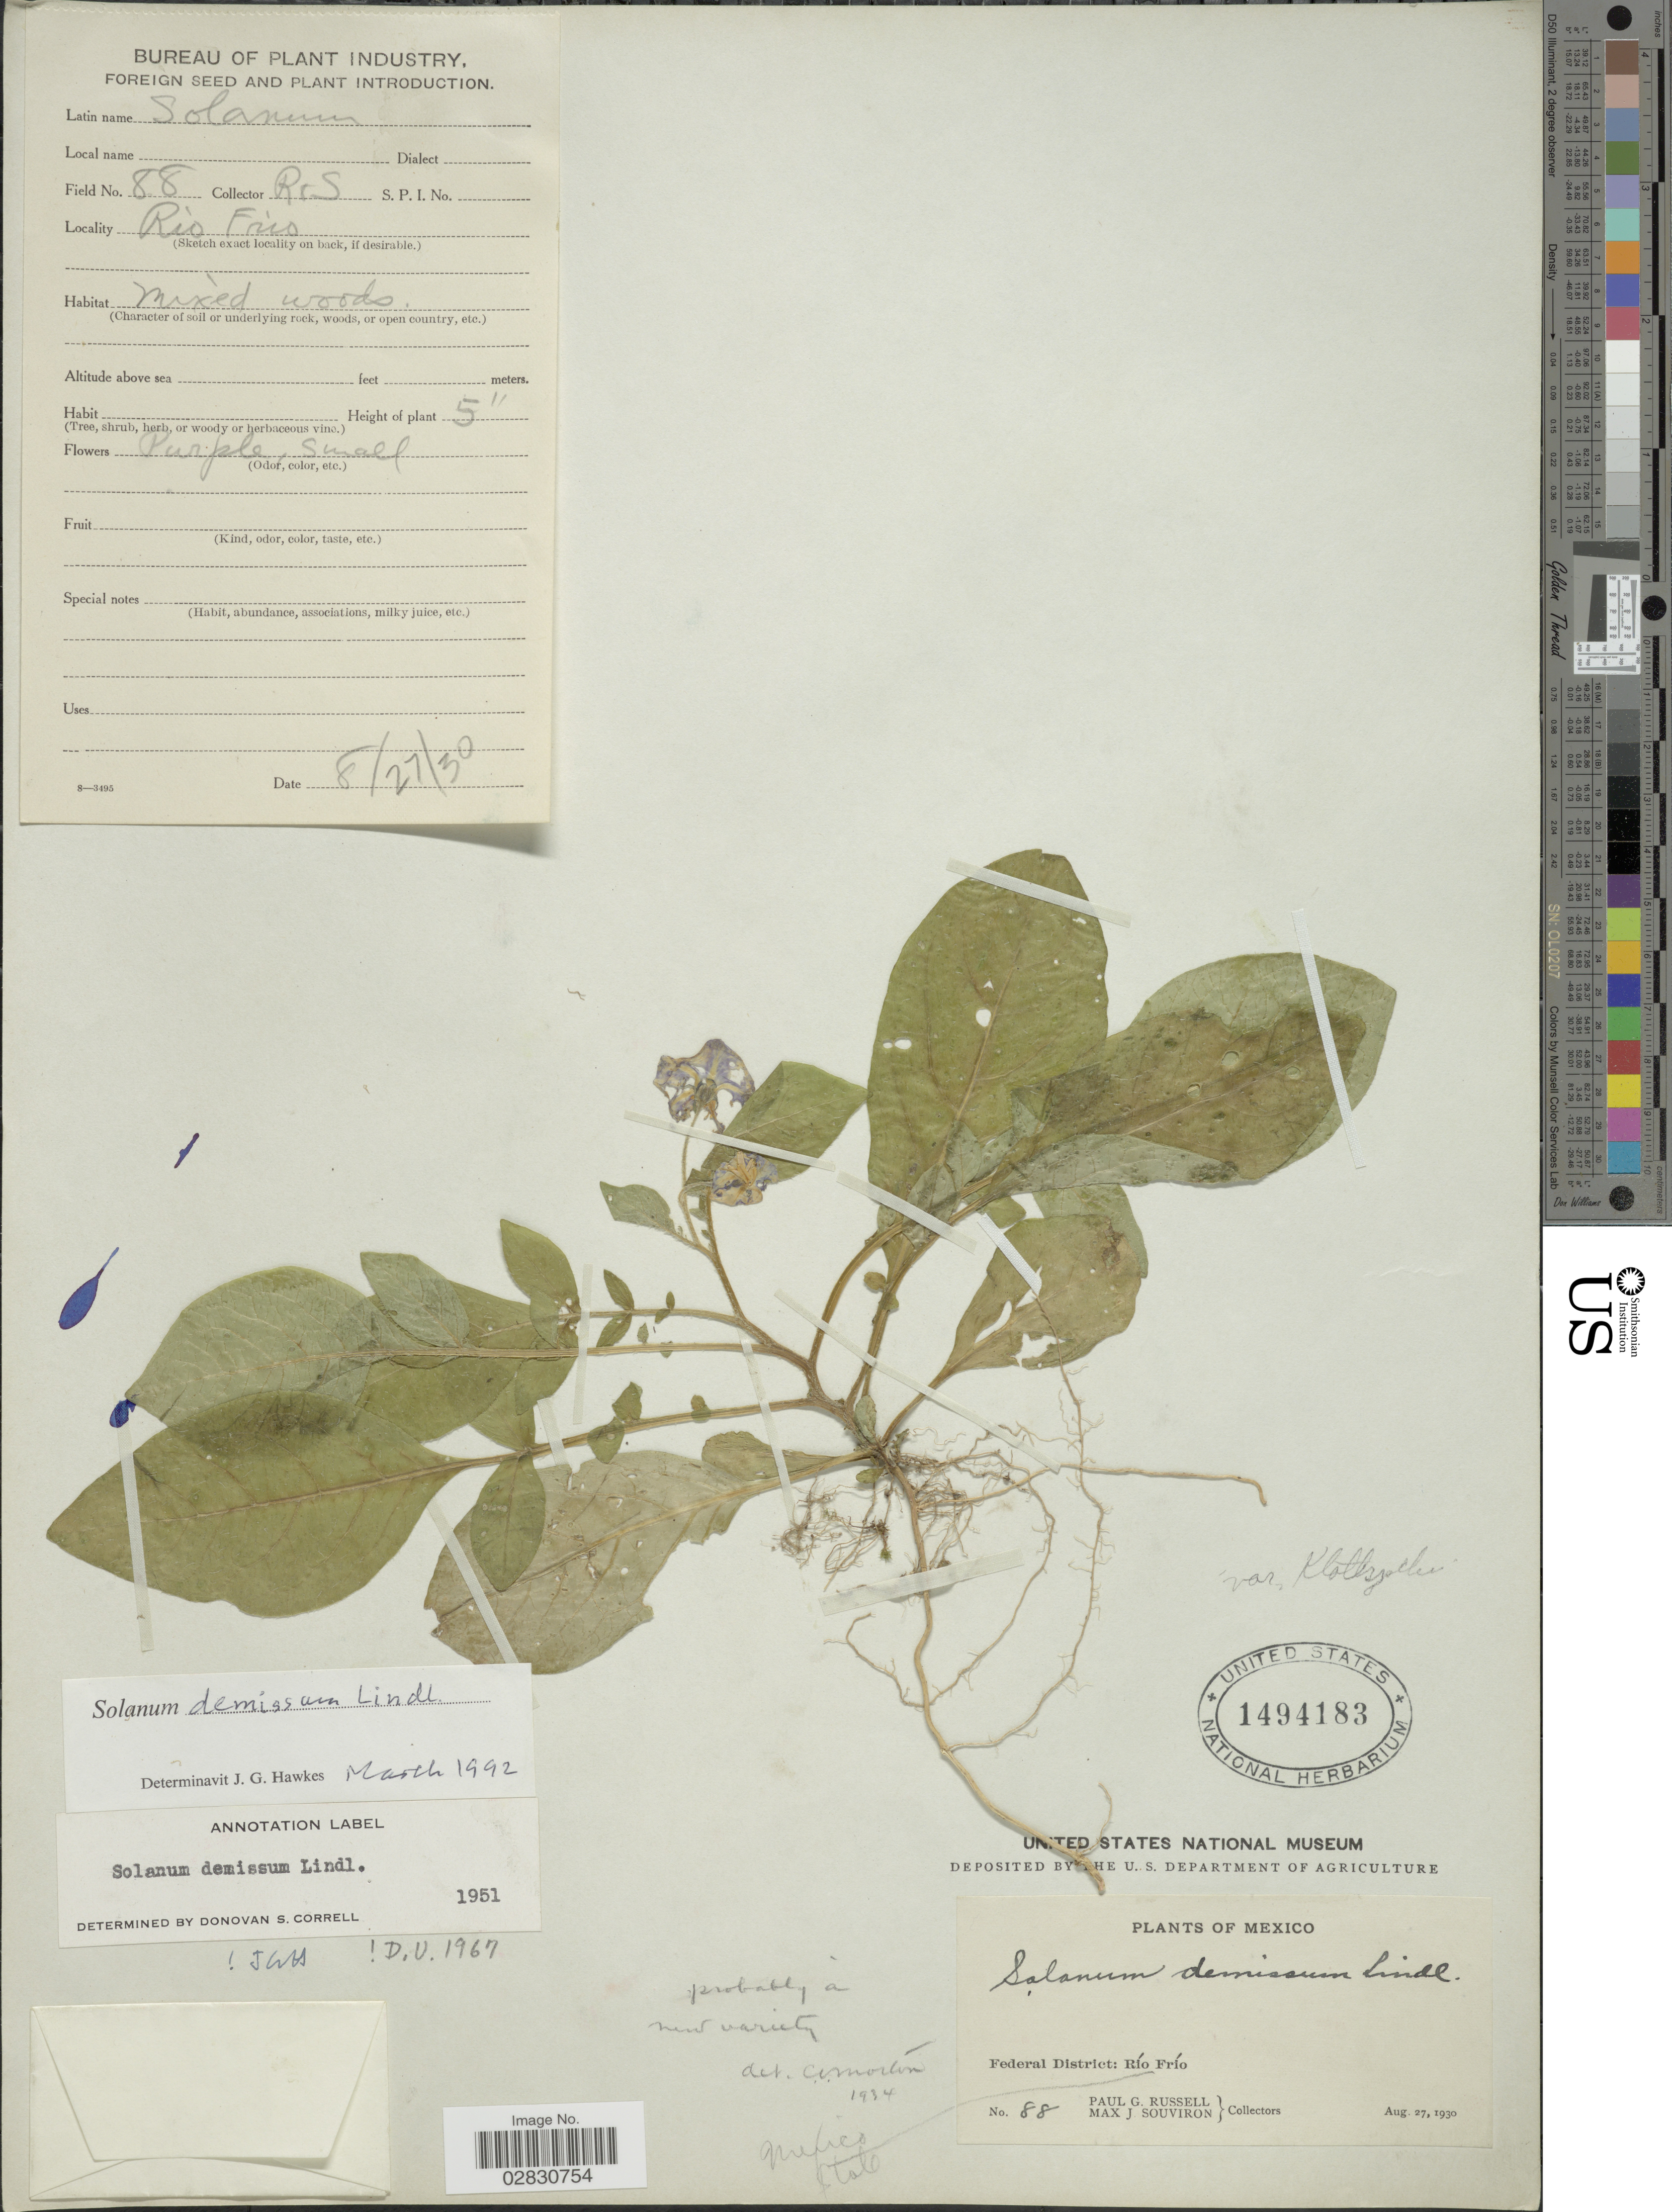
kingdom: Plantae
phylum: Tracheophyta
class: Magnoliopsida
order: Solanales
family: Solanaceae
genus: Solanum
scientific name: Solanum demissum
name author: Lindl.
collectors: P. G. Russell & M. J. Souviron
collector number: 88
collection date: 1930-08-27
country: Mexico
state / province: Distrito Federal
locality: Federal District: Río Frío. Mexico State.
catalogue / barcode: US 1494183